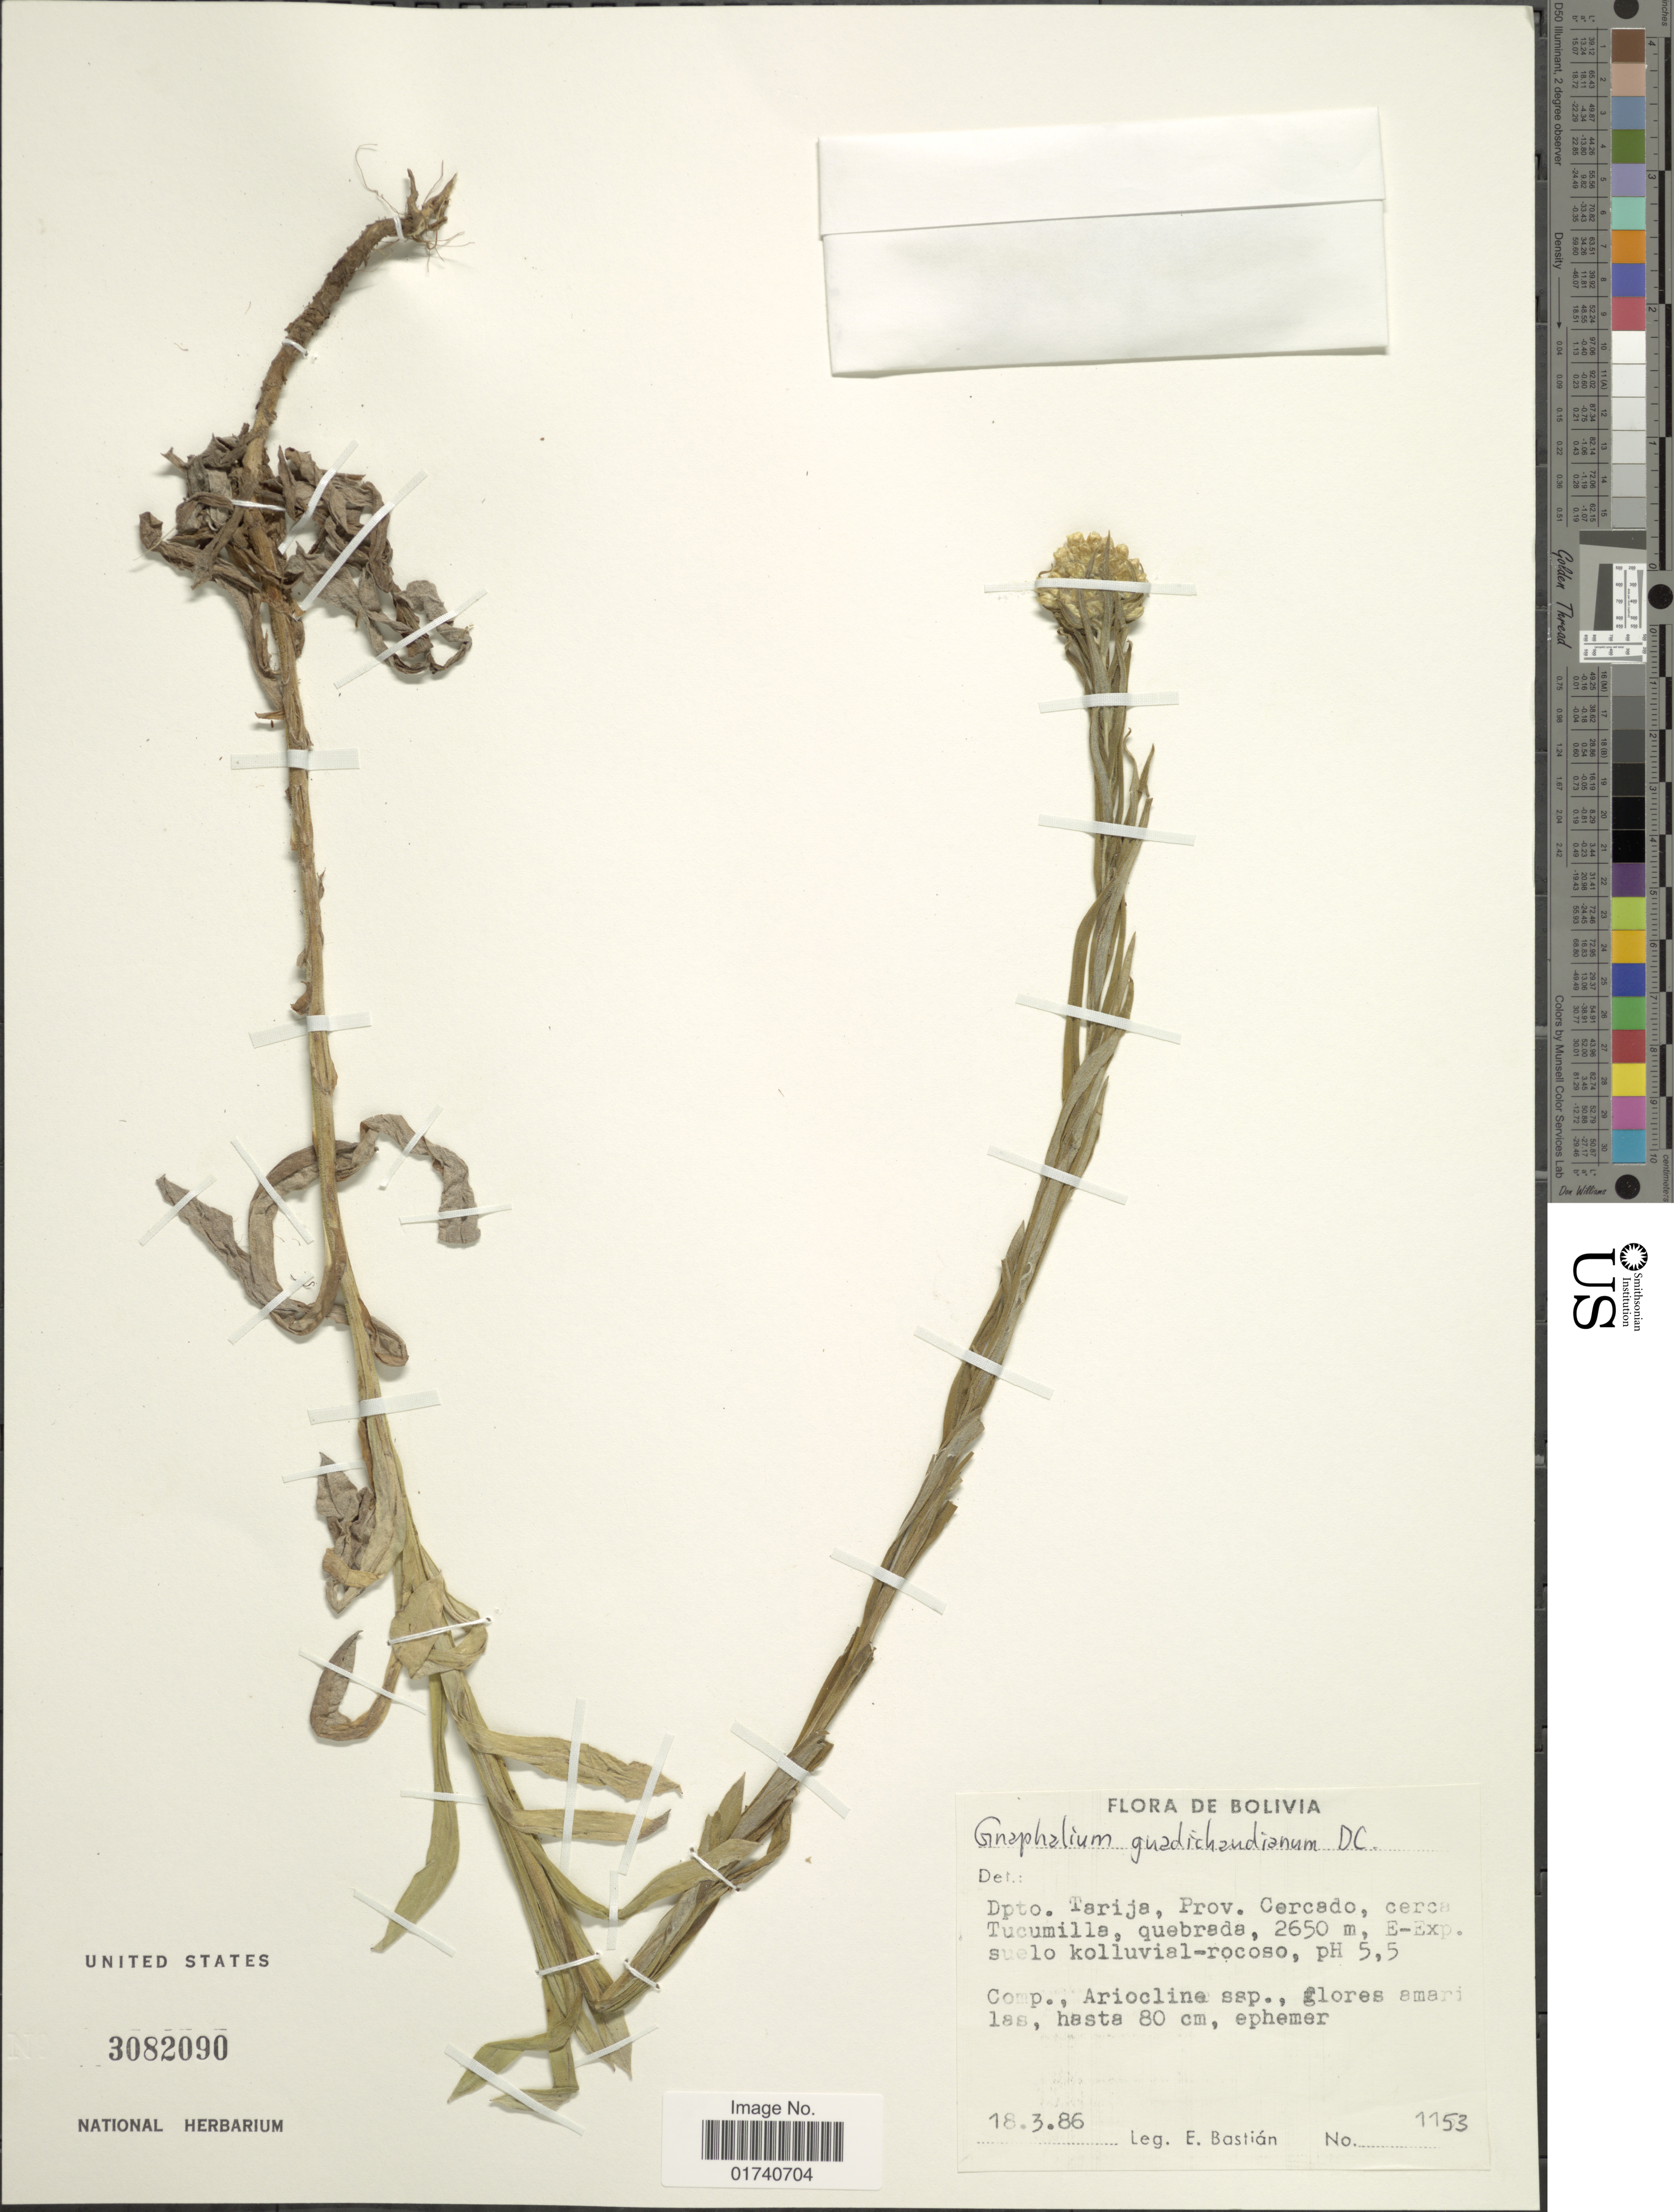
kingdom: Plantae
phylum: Tracheophyta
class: Magnoliopsida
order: Asterales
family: Asteraceae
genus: Pseudognaphalium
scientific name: Pseudognaphalium gaudichaudianum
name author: (DC.) Anderb.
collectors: E. Bastian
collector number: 1153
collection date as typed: Transcribed d/m/y: 18/3/86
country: Bolivia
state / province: Tarija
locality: Dpto. Tarija, Prov. Cercado, cerca Tucumilla.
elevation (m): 2650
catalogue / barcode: US 3082090